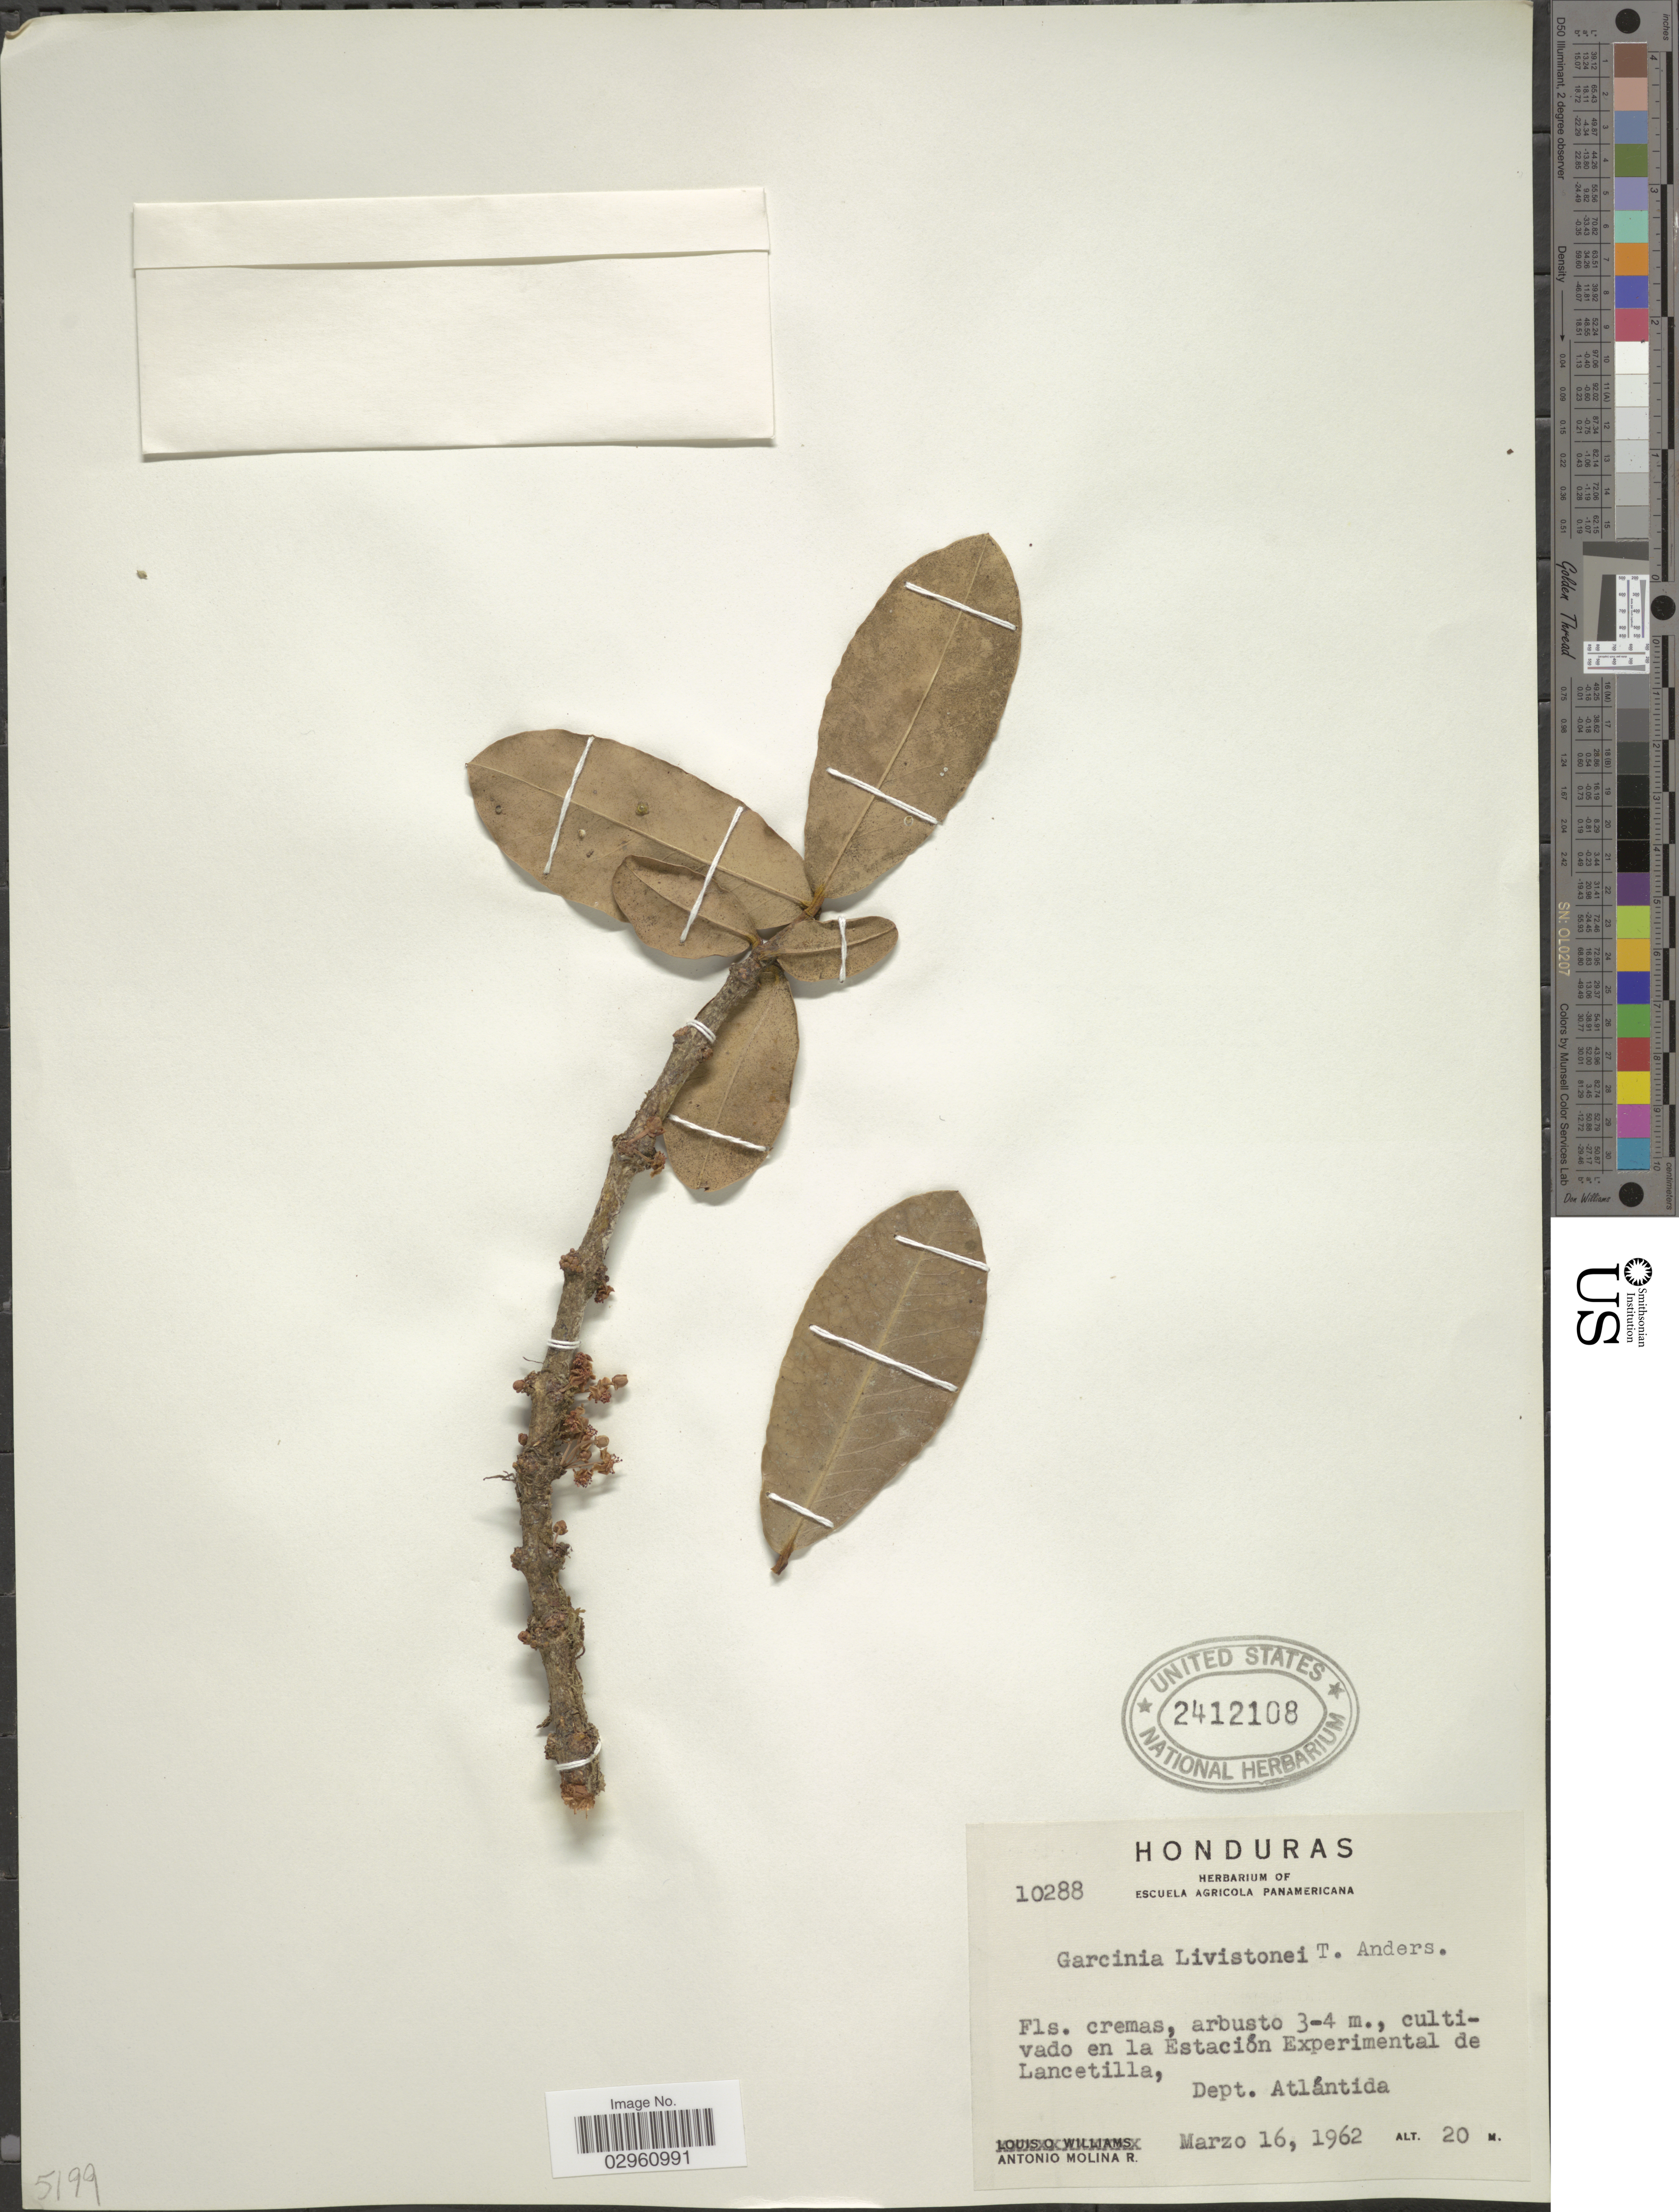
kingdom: Plantae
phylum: Tracheophyta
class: Magnoliopsida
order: Malpighiales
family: Clusiaceae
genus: Garcinia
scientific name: Garcinia livingstonei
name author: T. Anderson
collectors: A. Molina R.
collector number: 10288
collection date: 1962-03-16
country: Honduras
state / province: Atlántida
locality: En la Estación Experimental de Lancetilla, Dept. Atlántida.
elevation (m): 20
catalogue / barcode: US 2412108